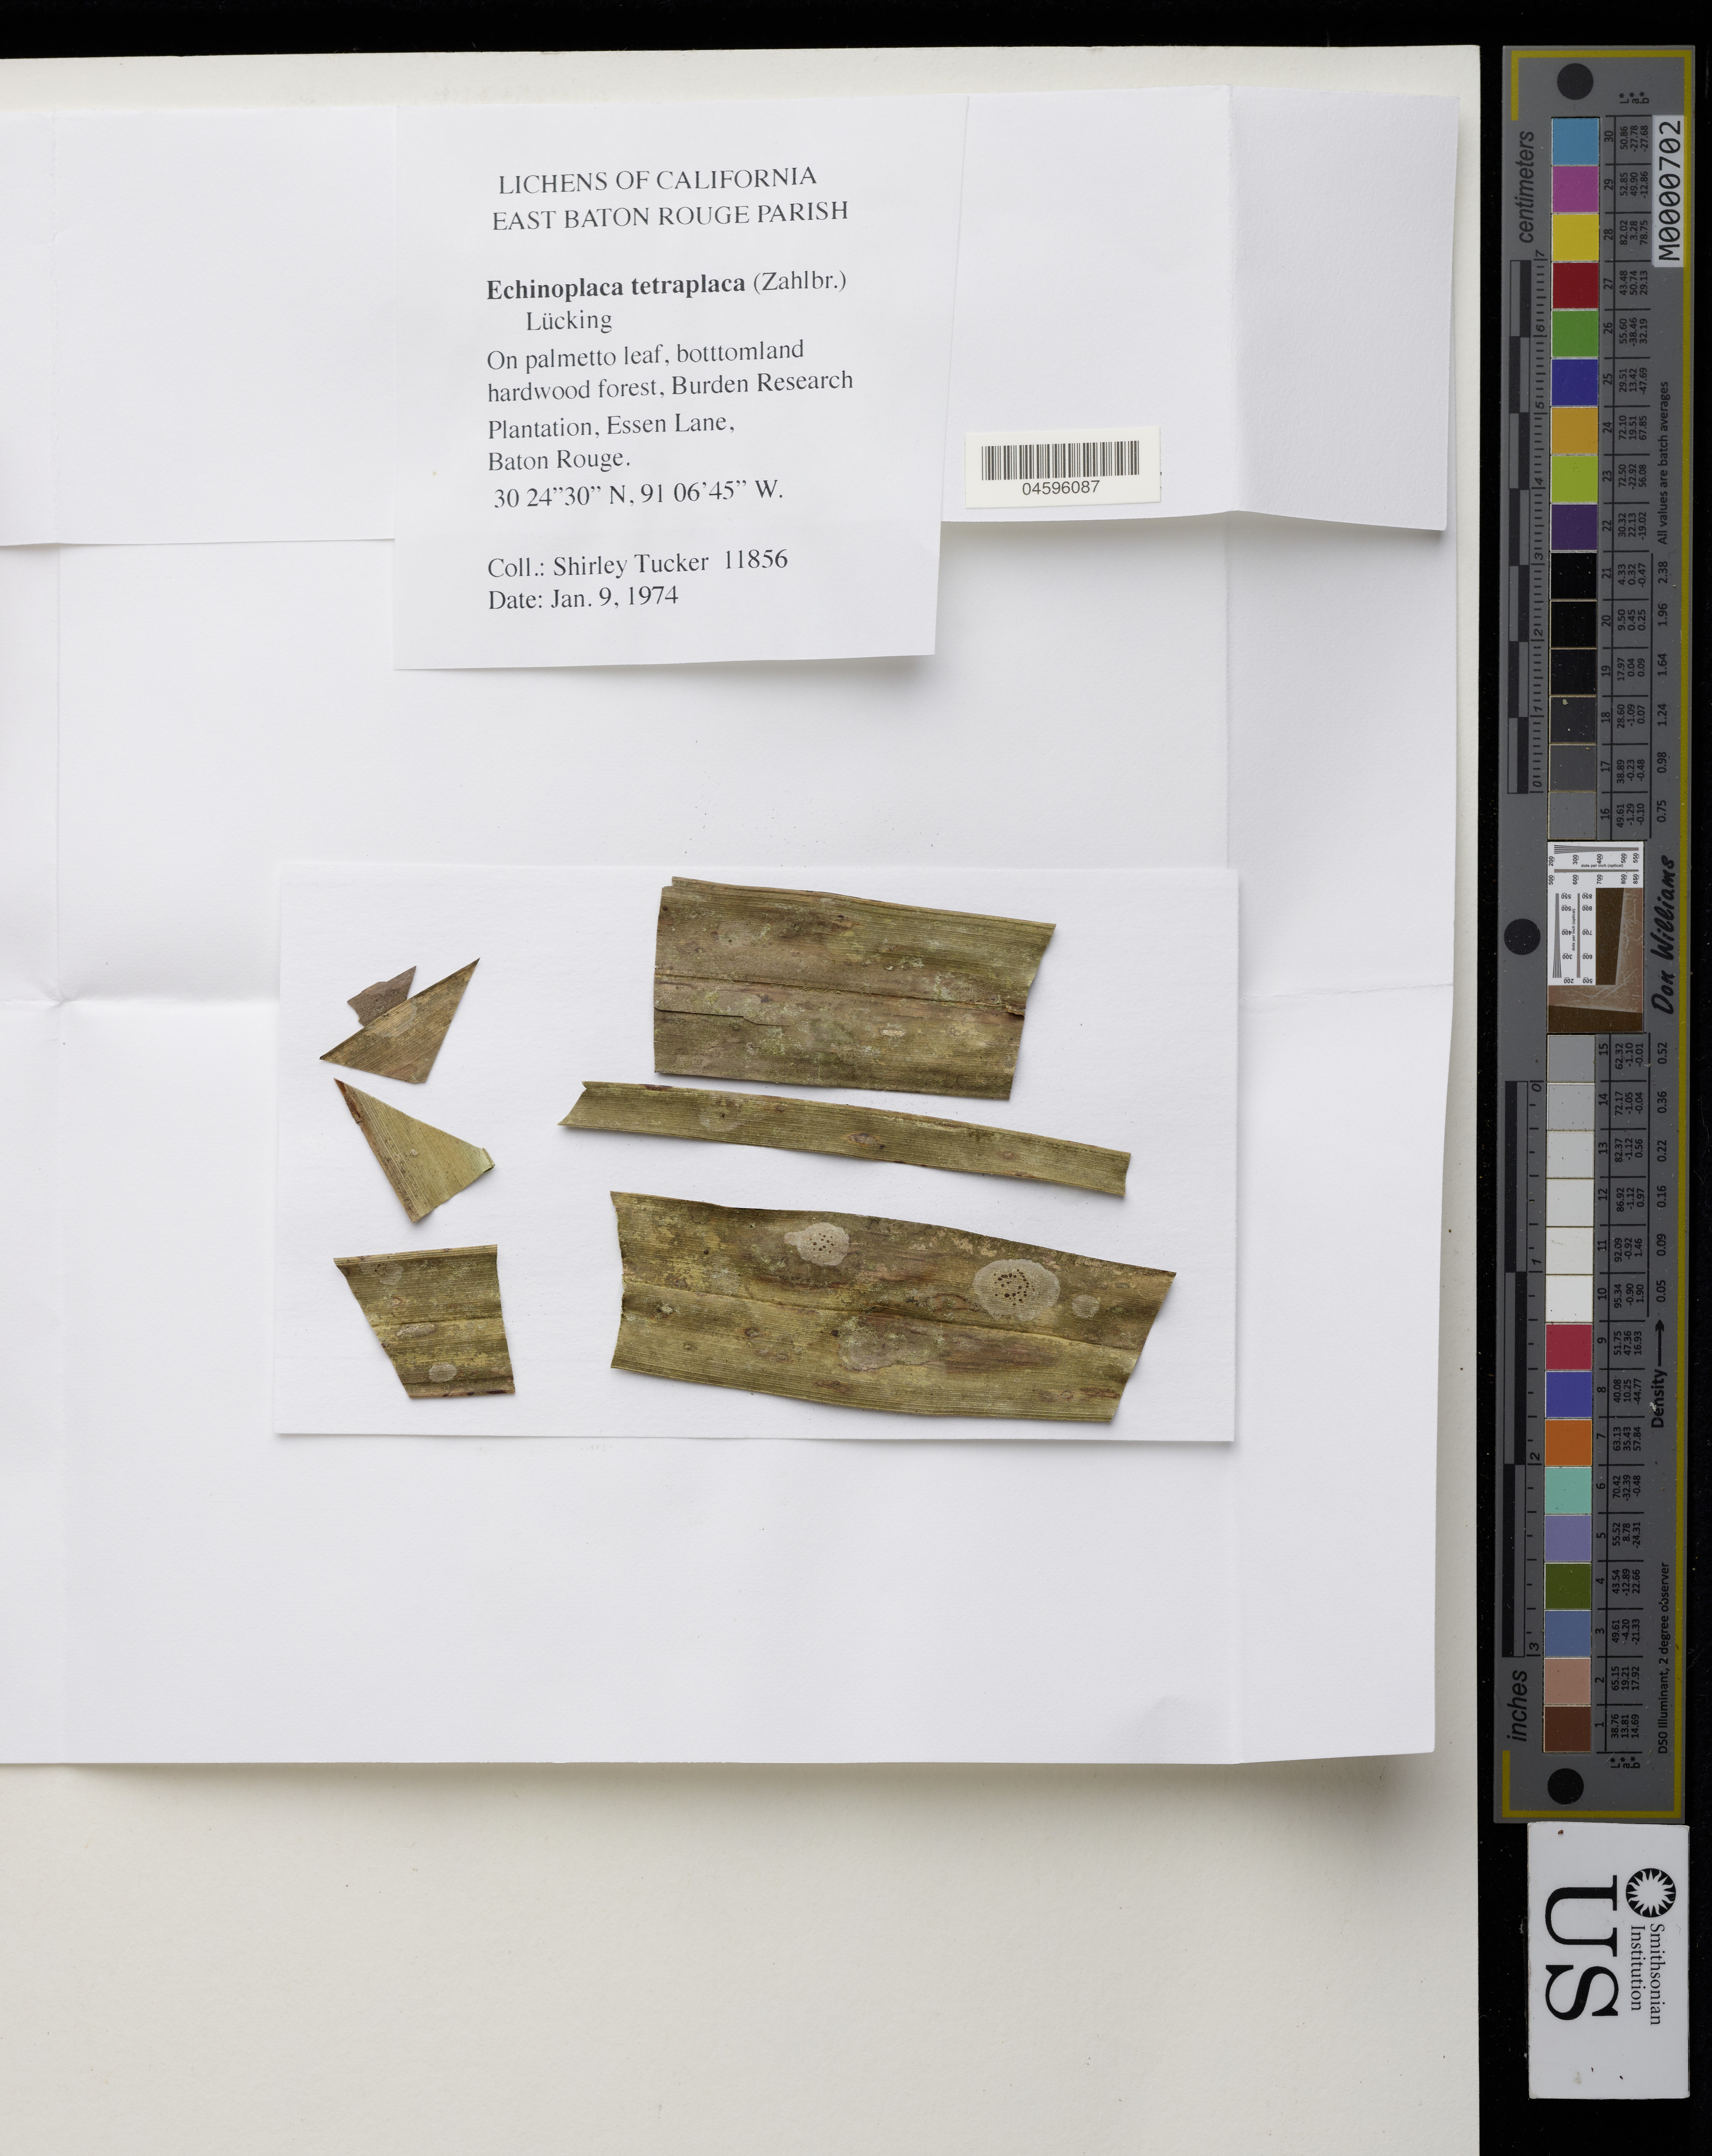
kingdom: Fungi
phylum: Ascomycota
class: Lecanoromycetes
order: Ostropales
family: Gomphillaceae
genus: Echinoplaca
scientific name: Echinoplaca tetraplaca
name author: (Zahlbr.) Lücking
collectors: S. Tucker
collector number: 11856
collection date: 1974-01-09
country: United States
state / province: Louisiana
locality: East Baton Rouge Parish. Burden Research Plantation, Essen Lane, Baton Range.